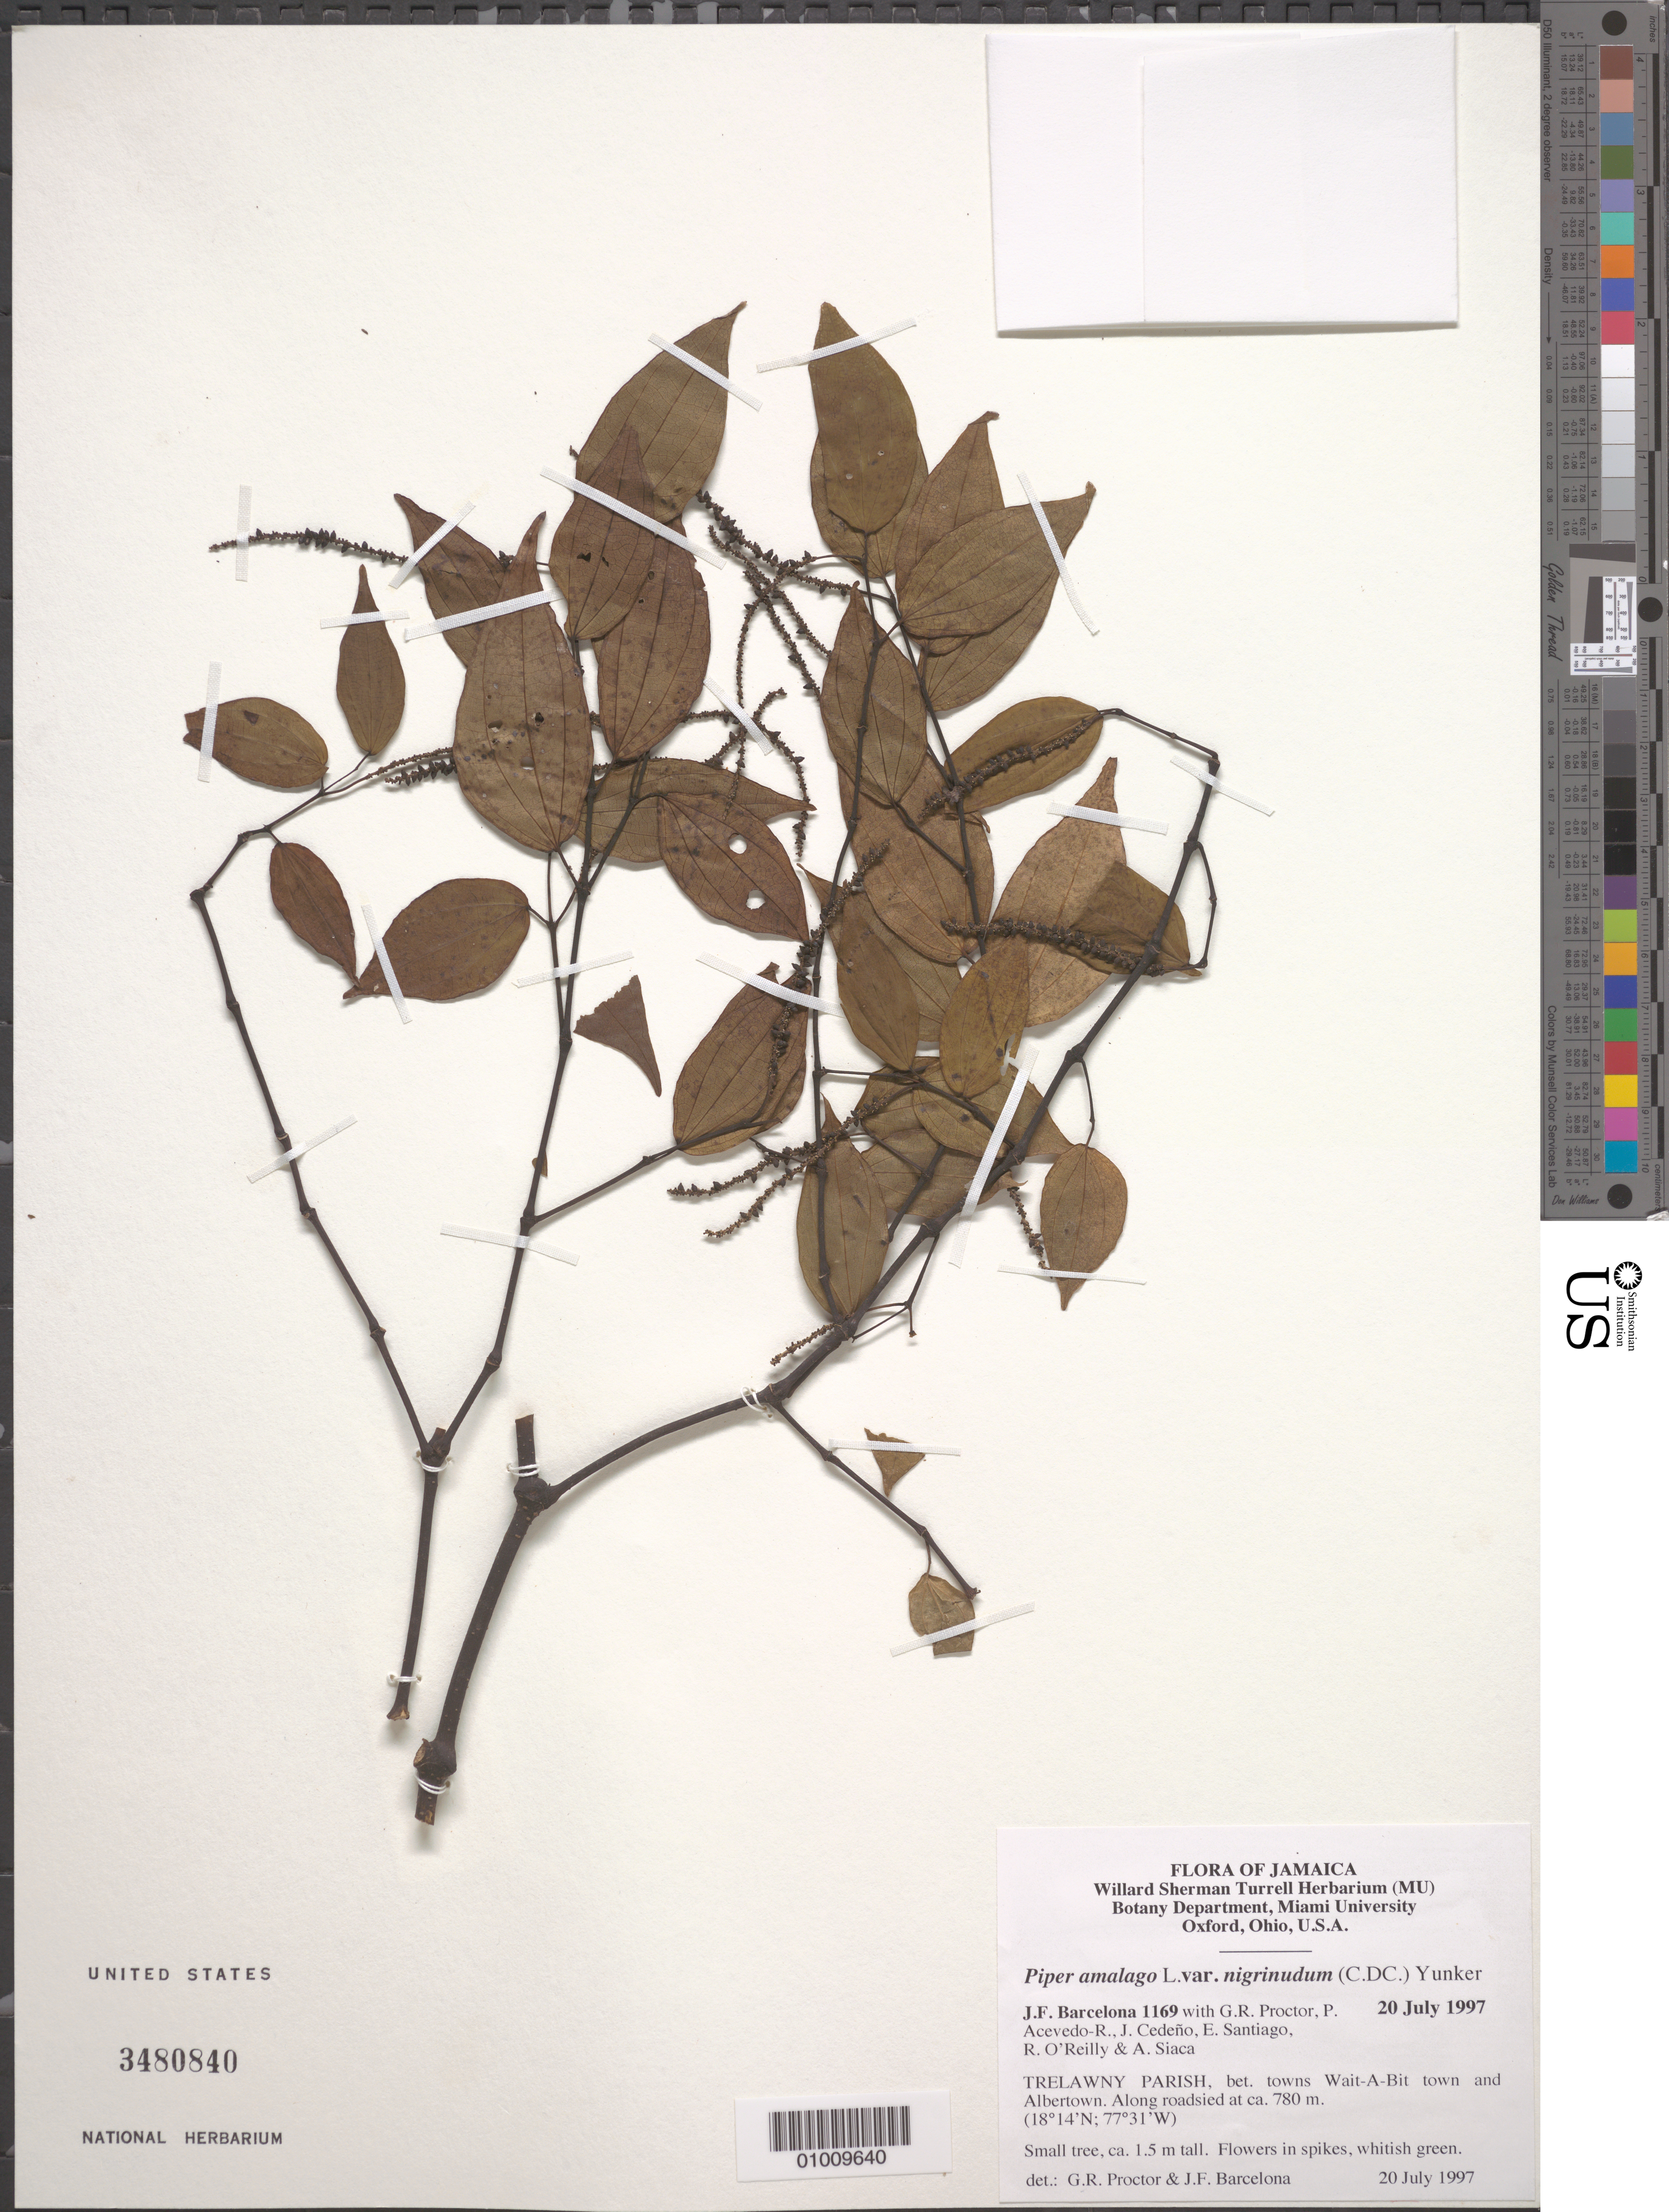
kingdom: Plantae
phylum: Tracheophyta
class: Magnoliopsida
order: Piperales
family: Piperaceae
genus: Piper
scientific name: Piper amalago var. amalago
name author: L.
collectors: J. F. Barcelona, G. R. Proctor, R. Acevedo R., J. A. Cedeño M., -. Santiago & A. Siaca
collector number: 1169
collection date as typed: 20 Jul 1997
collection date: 1997-07-20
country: Jamaica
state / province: Trelawny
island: Jamaica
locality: bet towns, Wait-A-Bit town and Albertown. Along roadside at ca. 780m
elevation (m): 780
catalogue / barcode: US 3480840